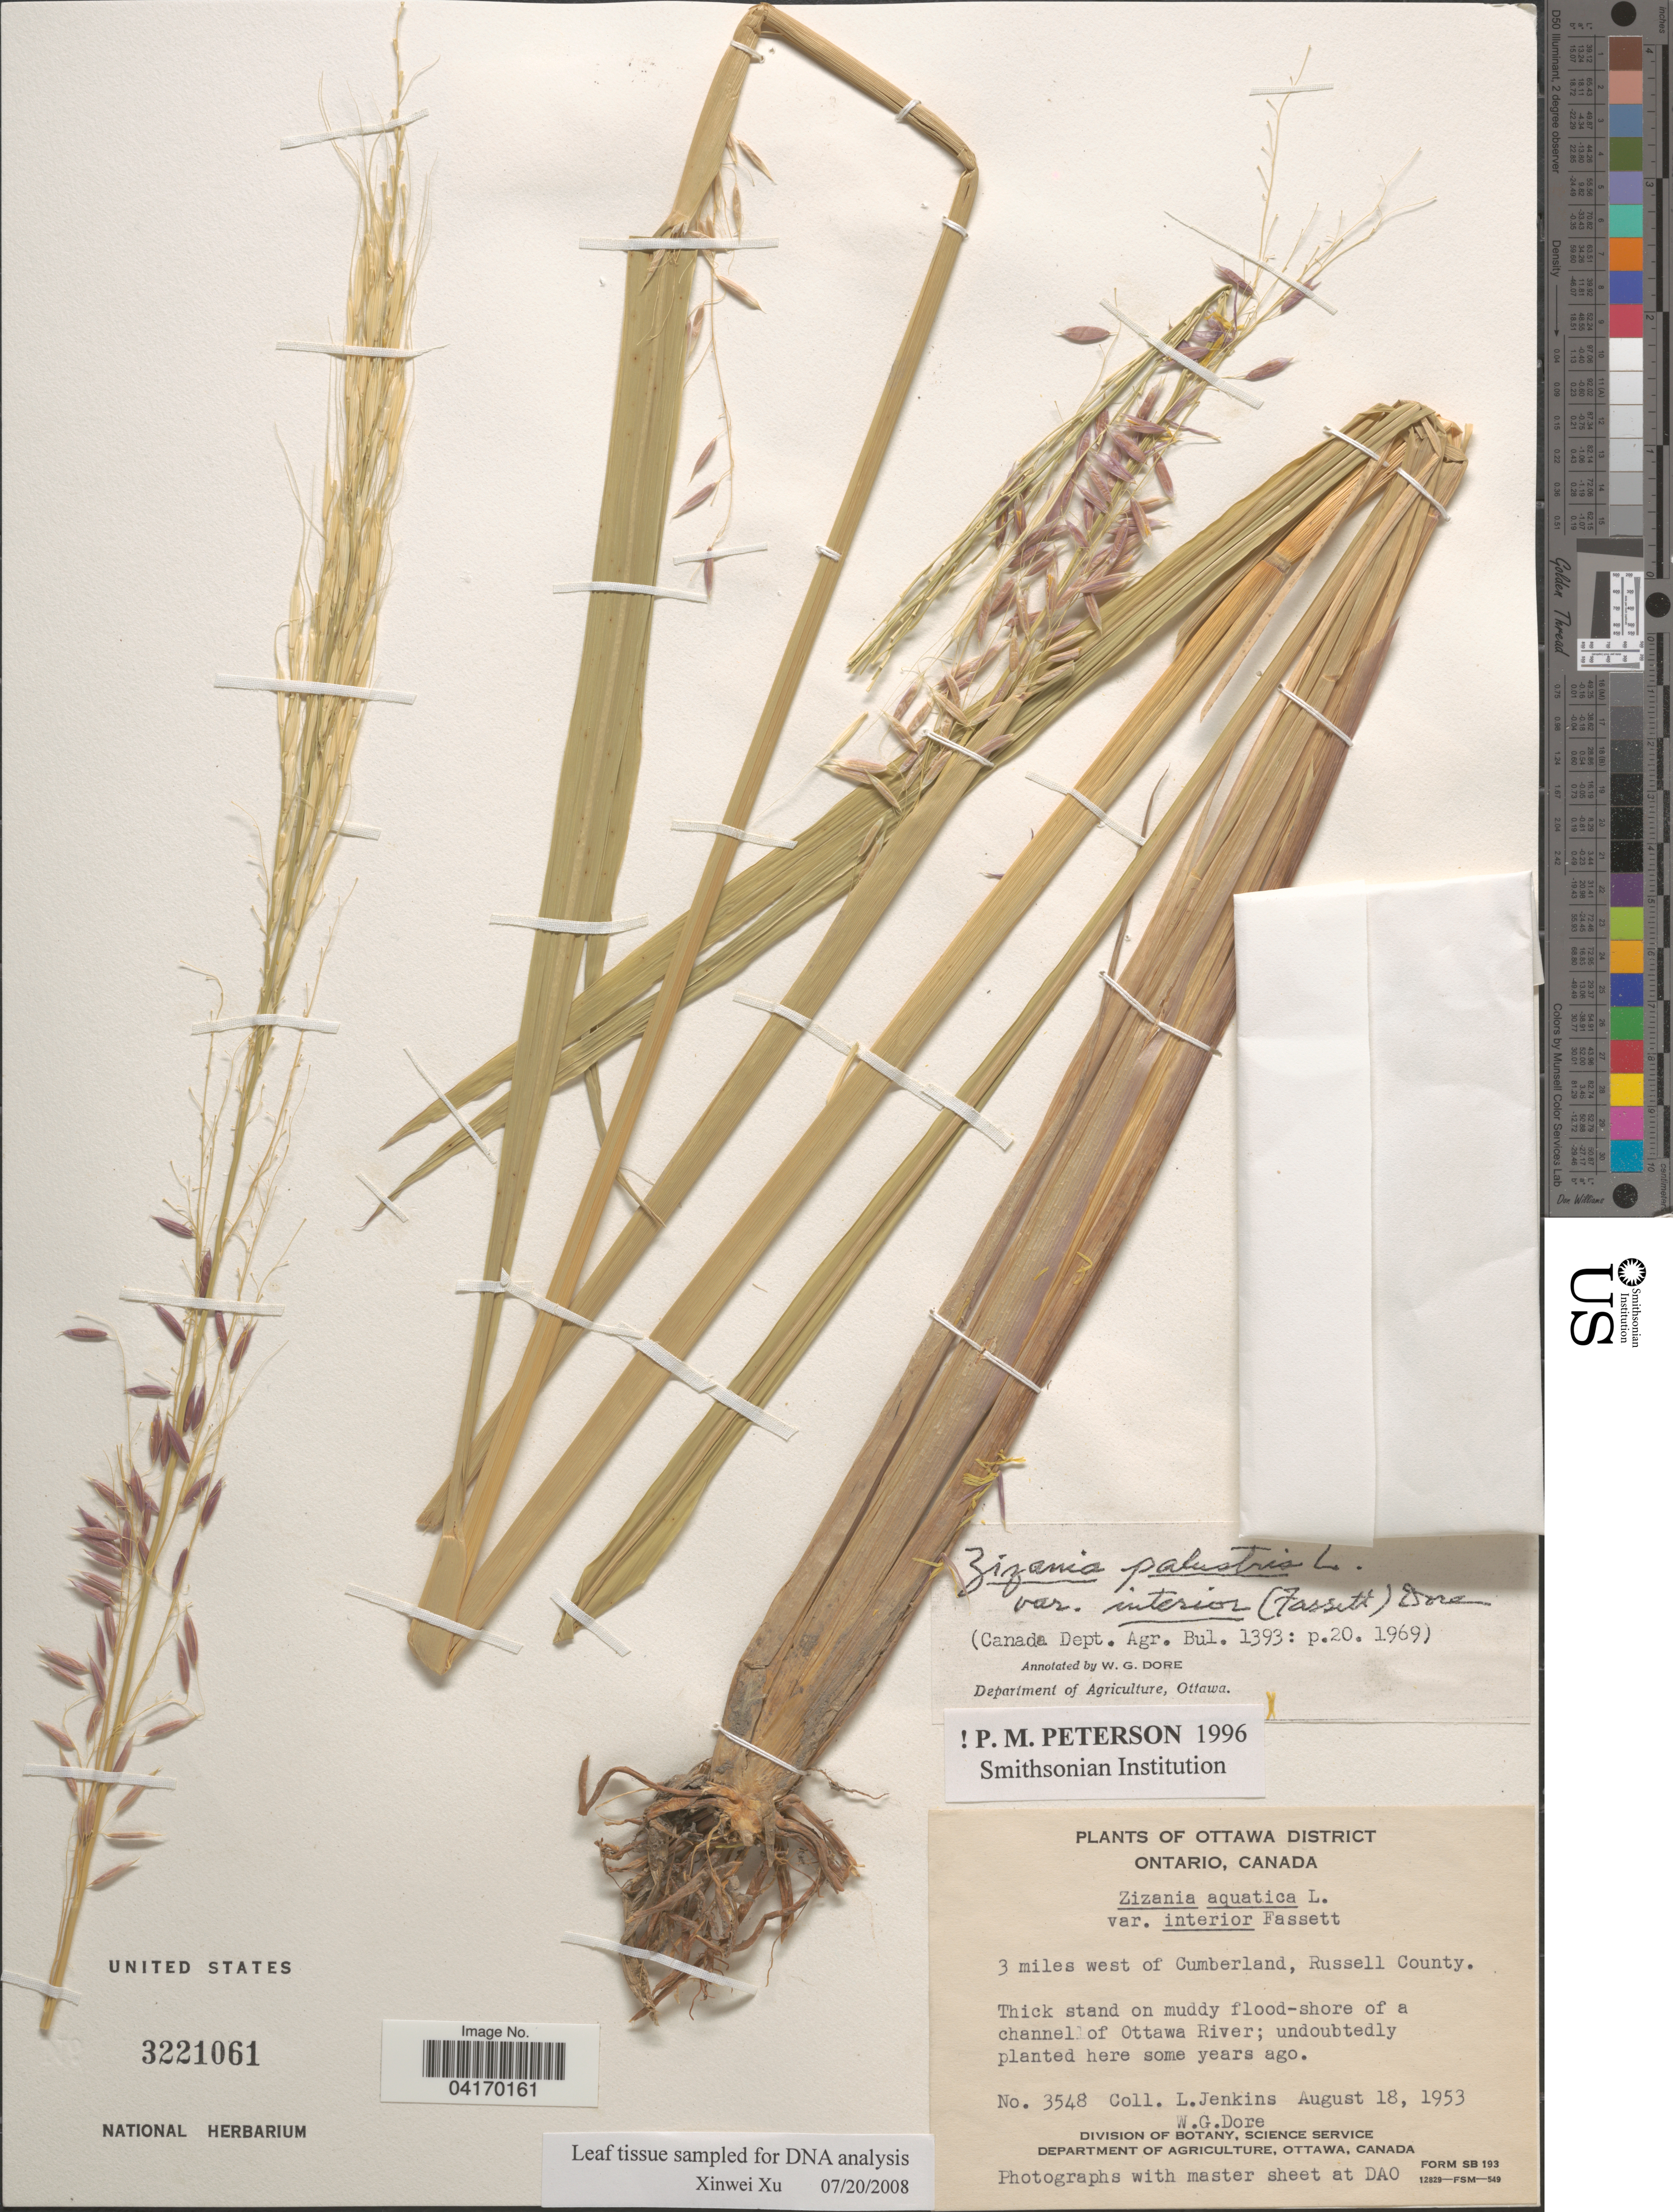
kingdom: Plantae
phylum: Tracheophyta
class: Liliopsida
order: Poales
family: Poaceae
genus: Zizania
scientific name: Zizania palustris var. interior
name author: L.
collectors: L. Jenkins & W. Dore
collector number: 3548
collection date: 1953-08-18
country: Canada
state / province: Ontario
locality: Ottawa District. 3 miles west of Cumberland, Russell County. On muddy flood-shore of a channel of Ottawa River.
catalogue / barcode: US 3221061